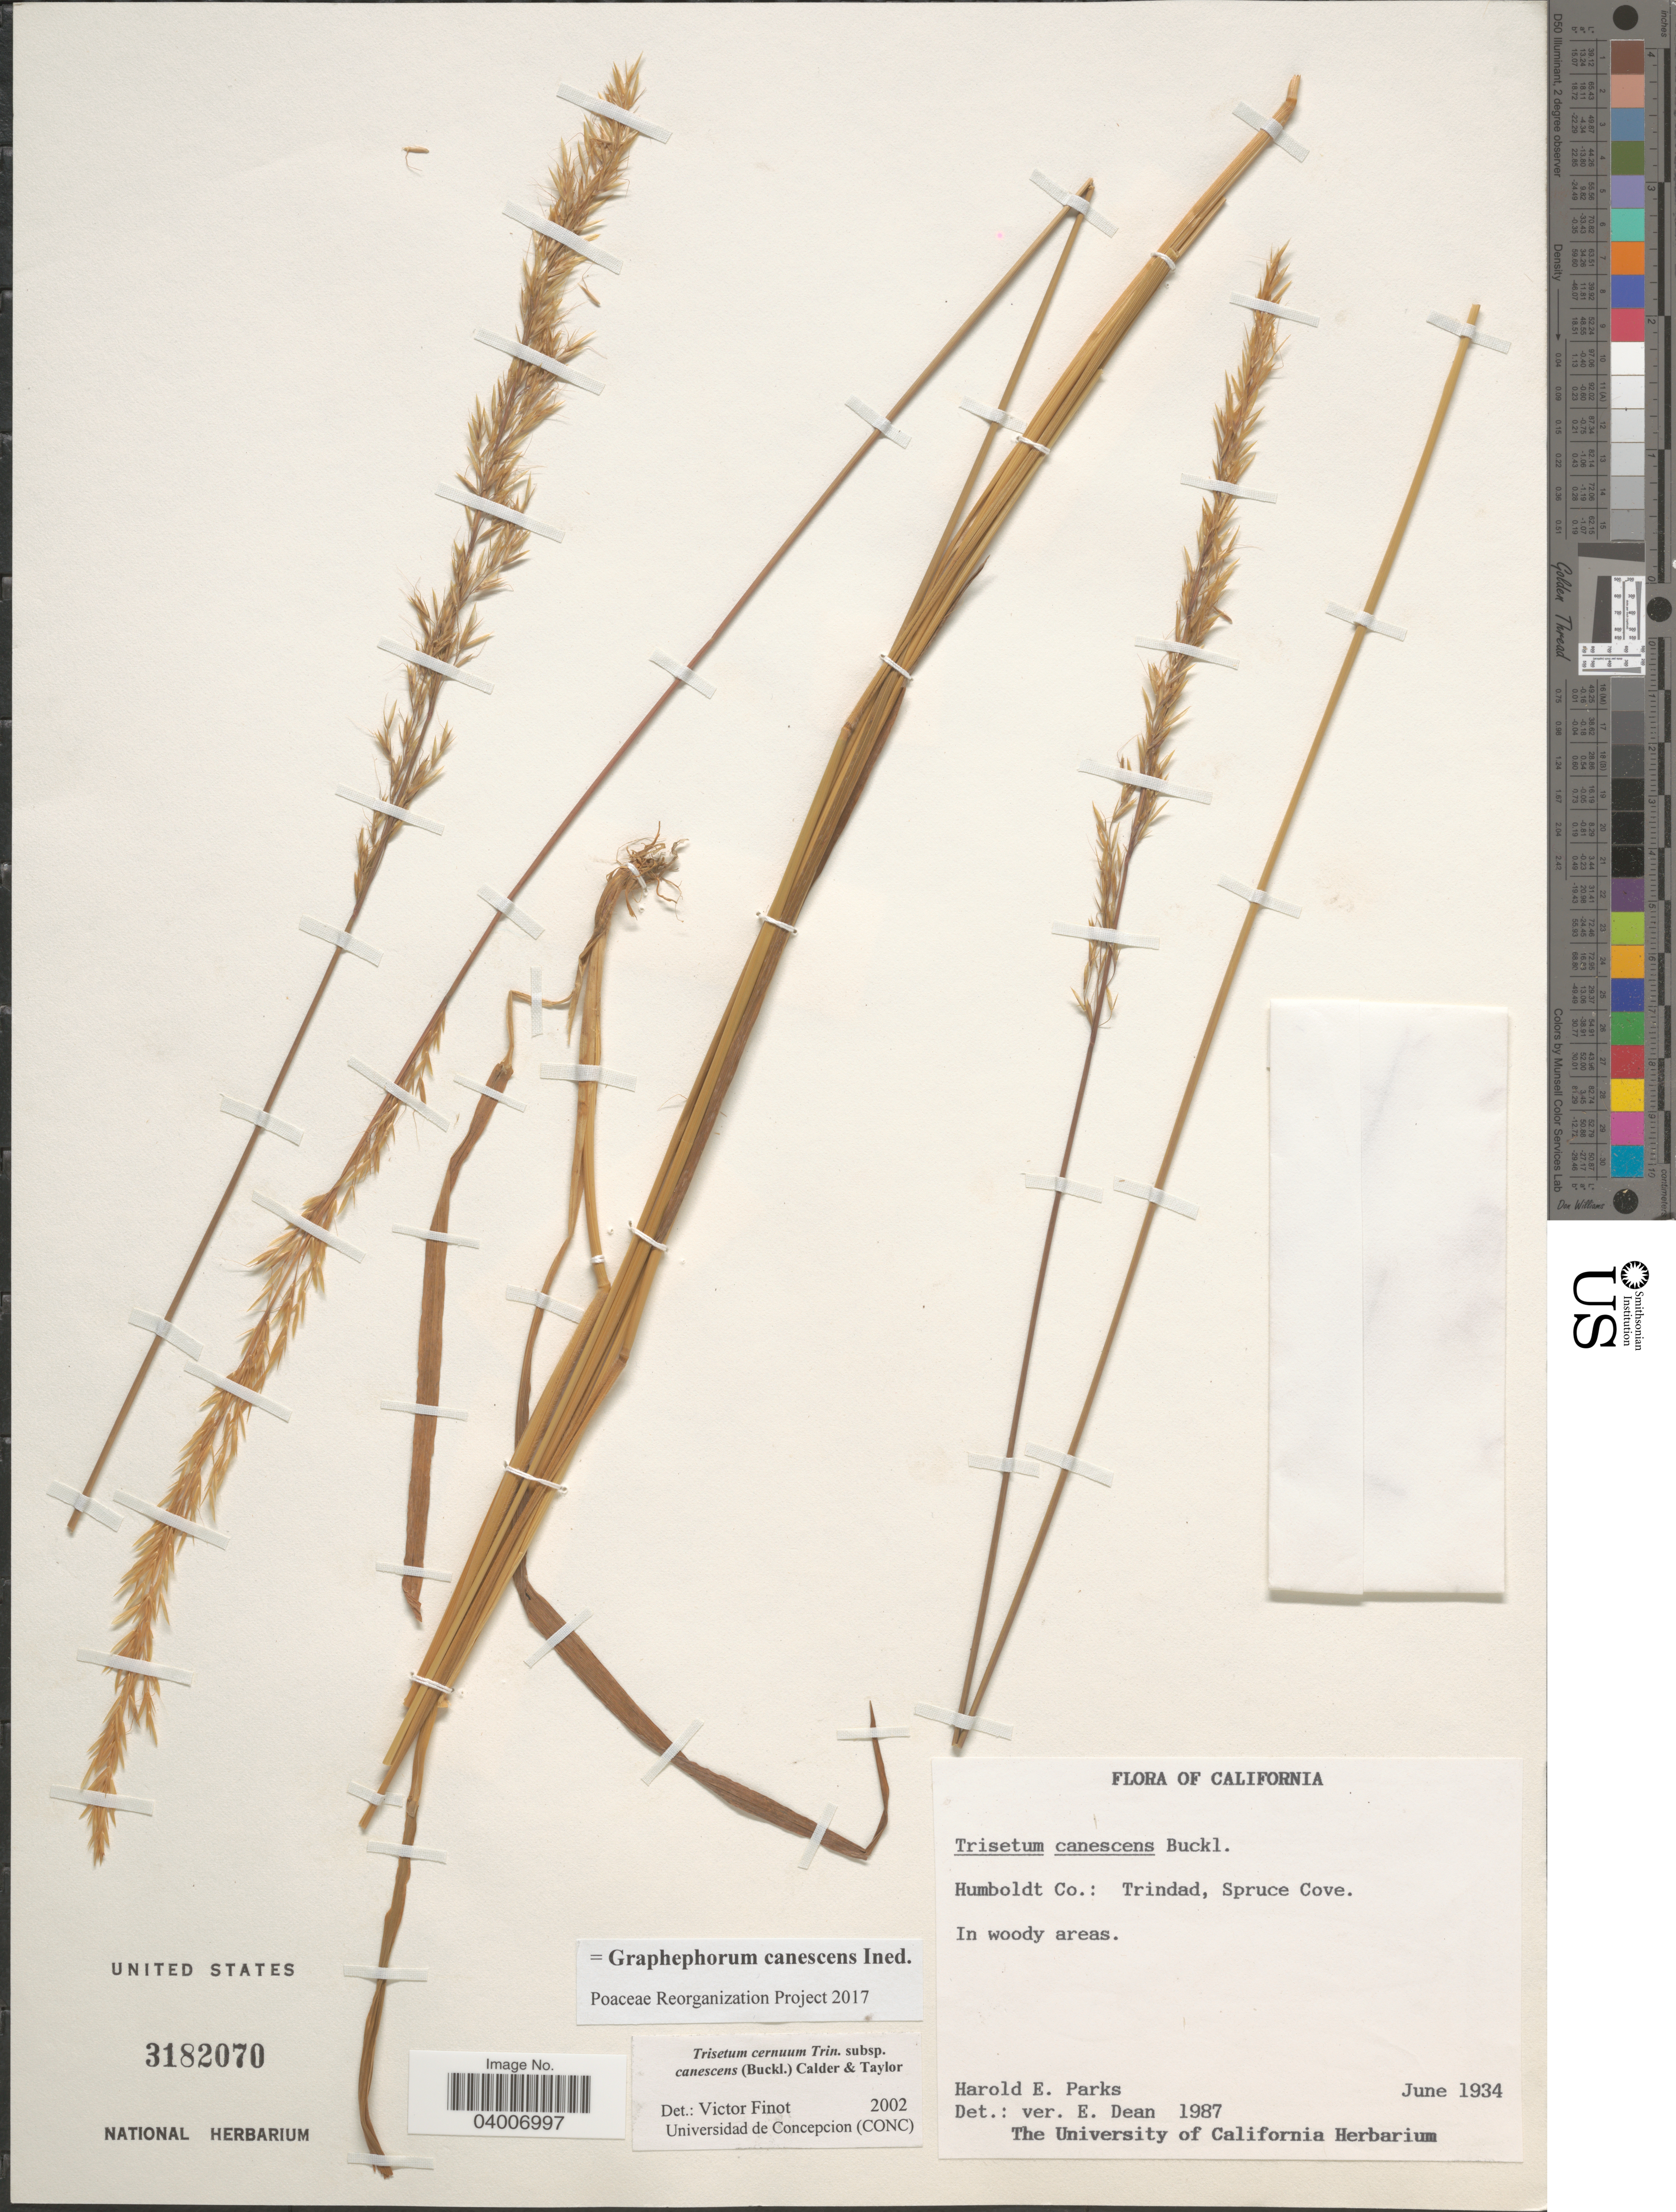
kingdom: Plantae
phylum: Tracheophyta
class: Liliopsida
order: Poales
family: Poaceae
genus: Graphephorum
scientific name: Graphephorum canescens ined.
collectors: H. E. Parks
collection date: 1934-06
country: United States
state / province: California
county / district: Humboldt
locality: Humboldt Co.: Trinidad, Spruce Cove.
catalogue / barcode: US 3182070